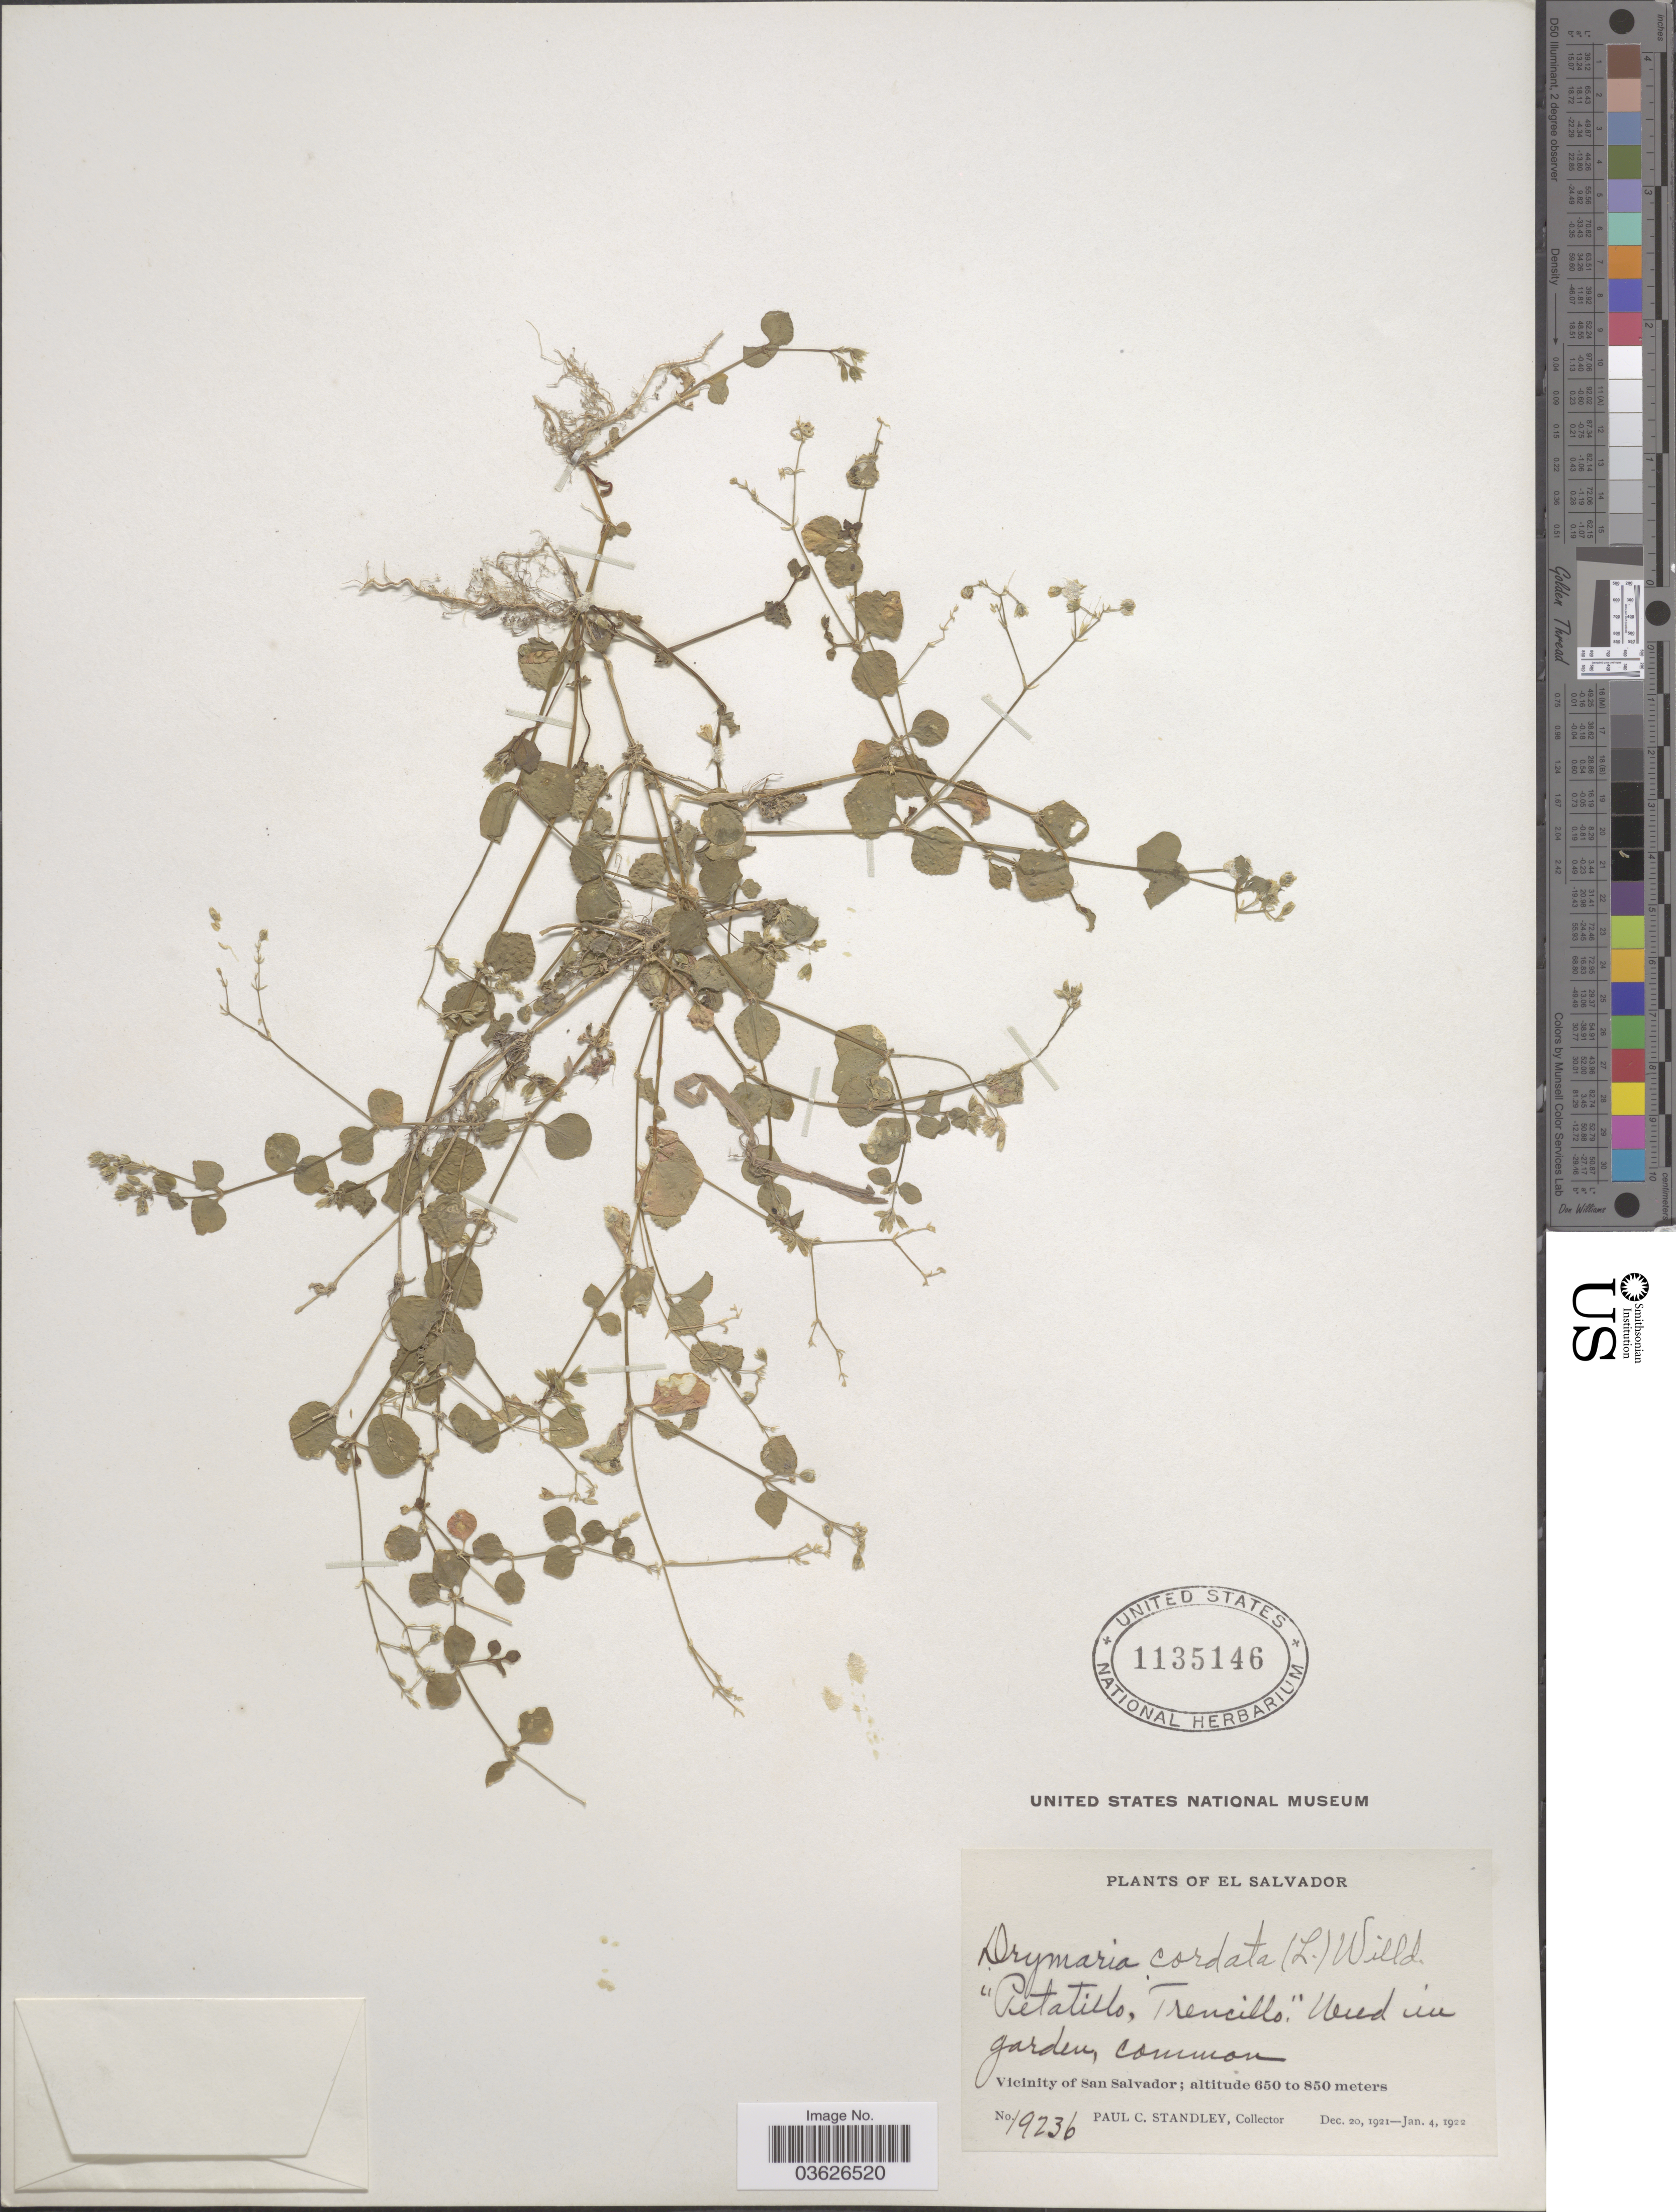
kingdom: Plantae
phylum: Tracheophyta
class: Magnoliopsida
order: Caryophyllales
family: Caryophyllaceae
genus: Drymaria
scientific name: Drymaria cordata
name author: (L.) Willd. ex Schult.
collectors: P. C. Standley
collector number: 19236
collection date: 1921-12-20/1922-01-04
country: El Salvador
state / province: San Salvador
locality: Vicinity of San Salvador.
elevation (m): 650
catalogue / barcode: US 1135146